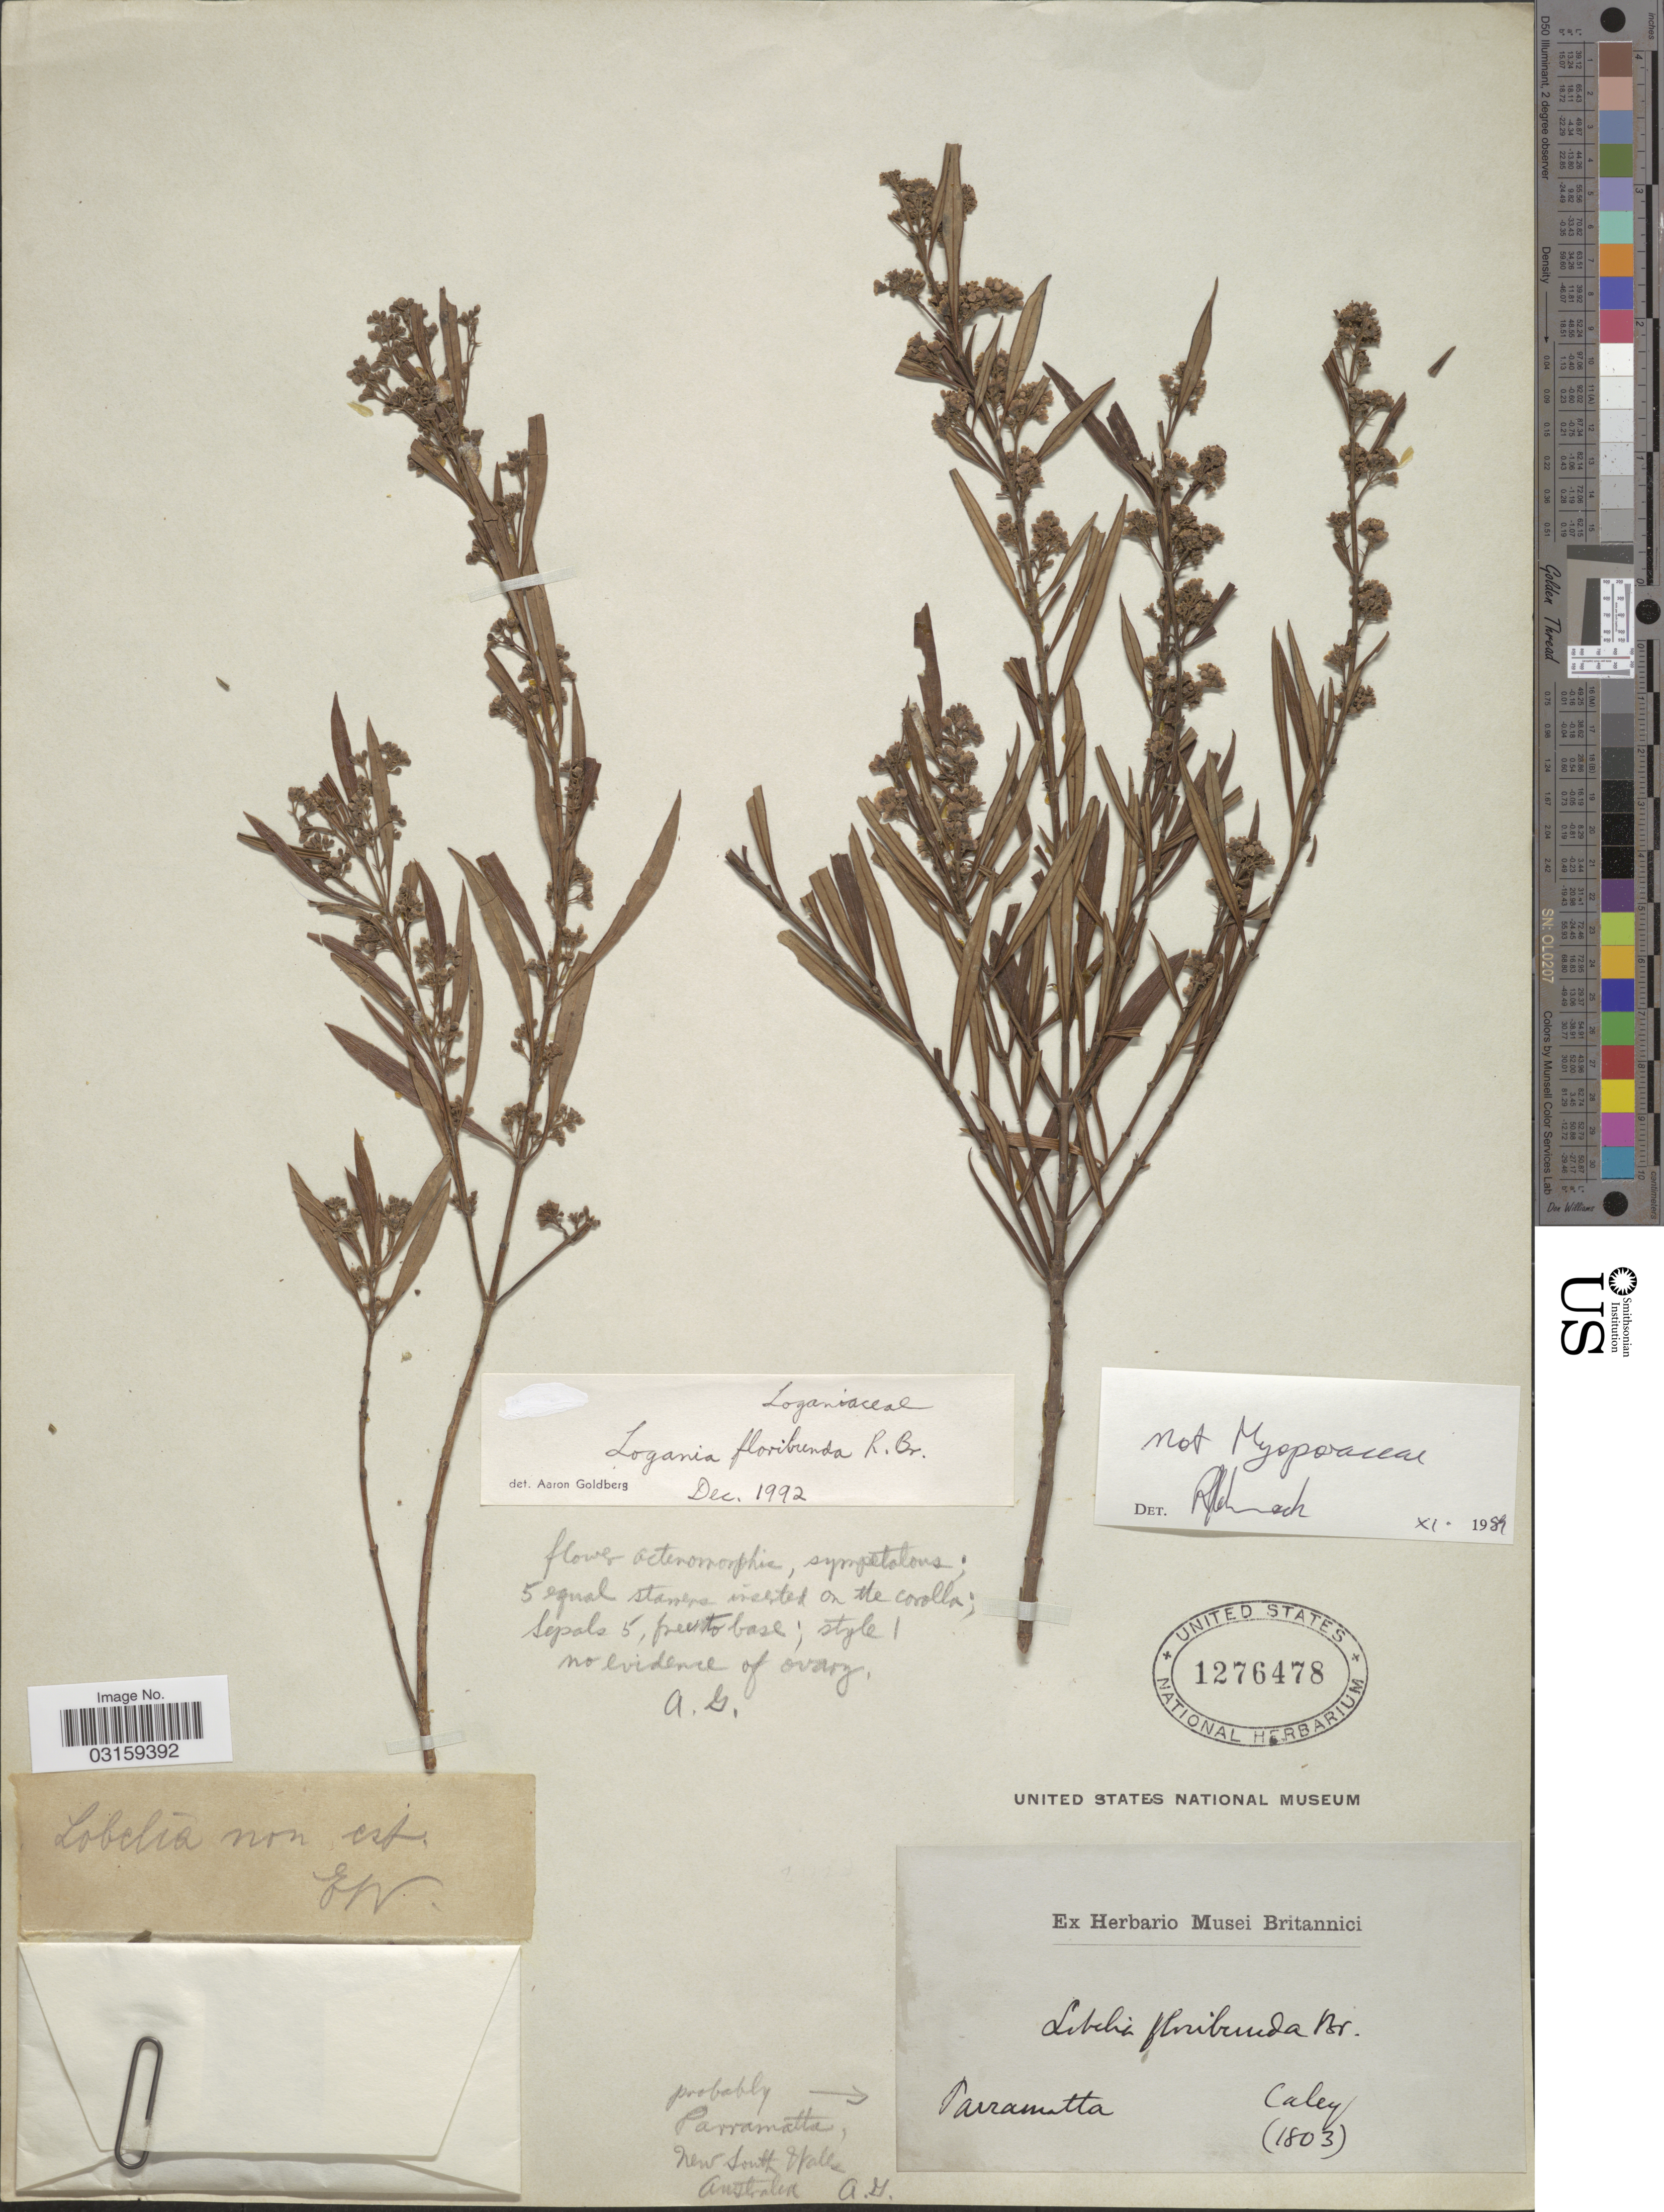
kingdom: Plantae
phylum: Tracheophyta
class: Magnoliopsida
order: Gentianales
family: Loganiaceae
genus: Logania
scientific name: Logania albiflora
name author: (Andrews) Druce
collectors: -. Caley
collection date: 1803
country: Australia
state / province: New South Wales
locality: Parramatta.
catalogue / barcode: US 1276478